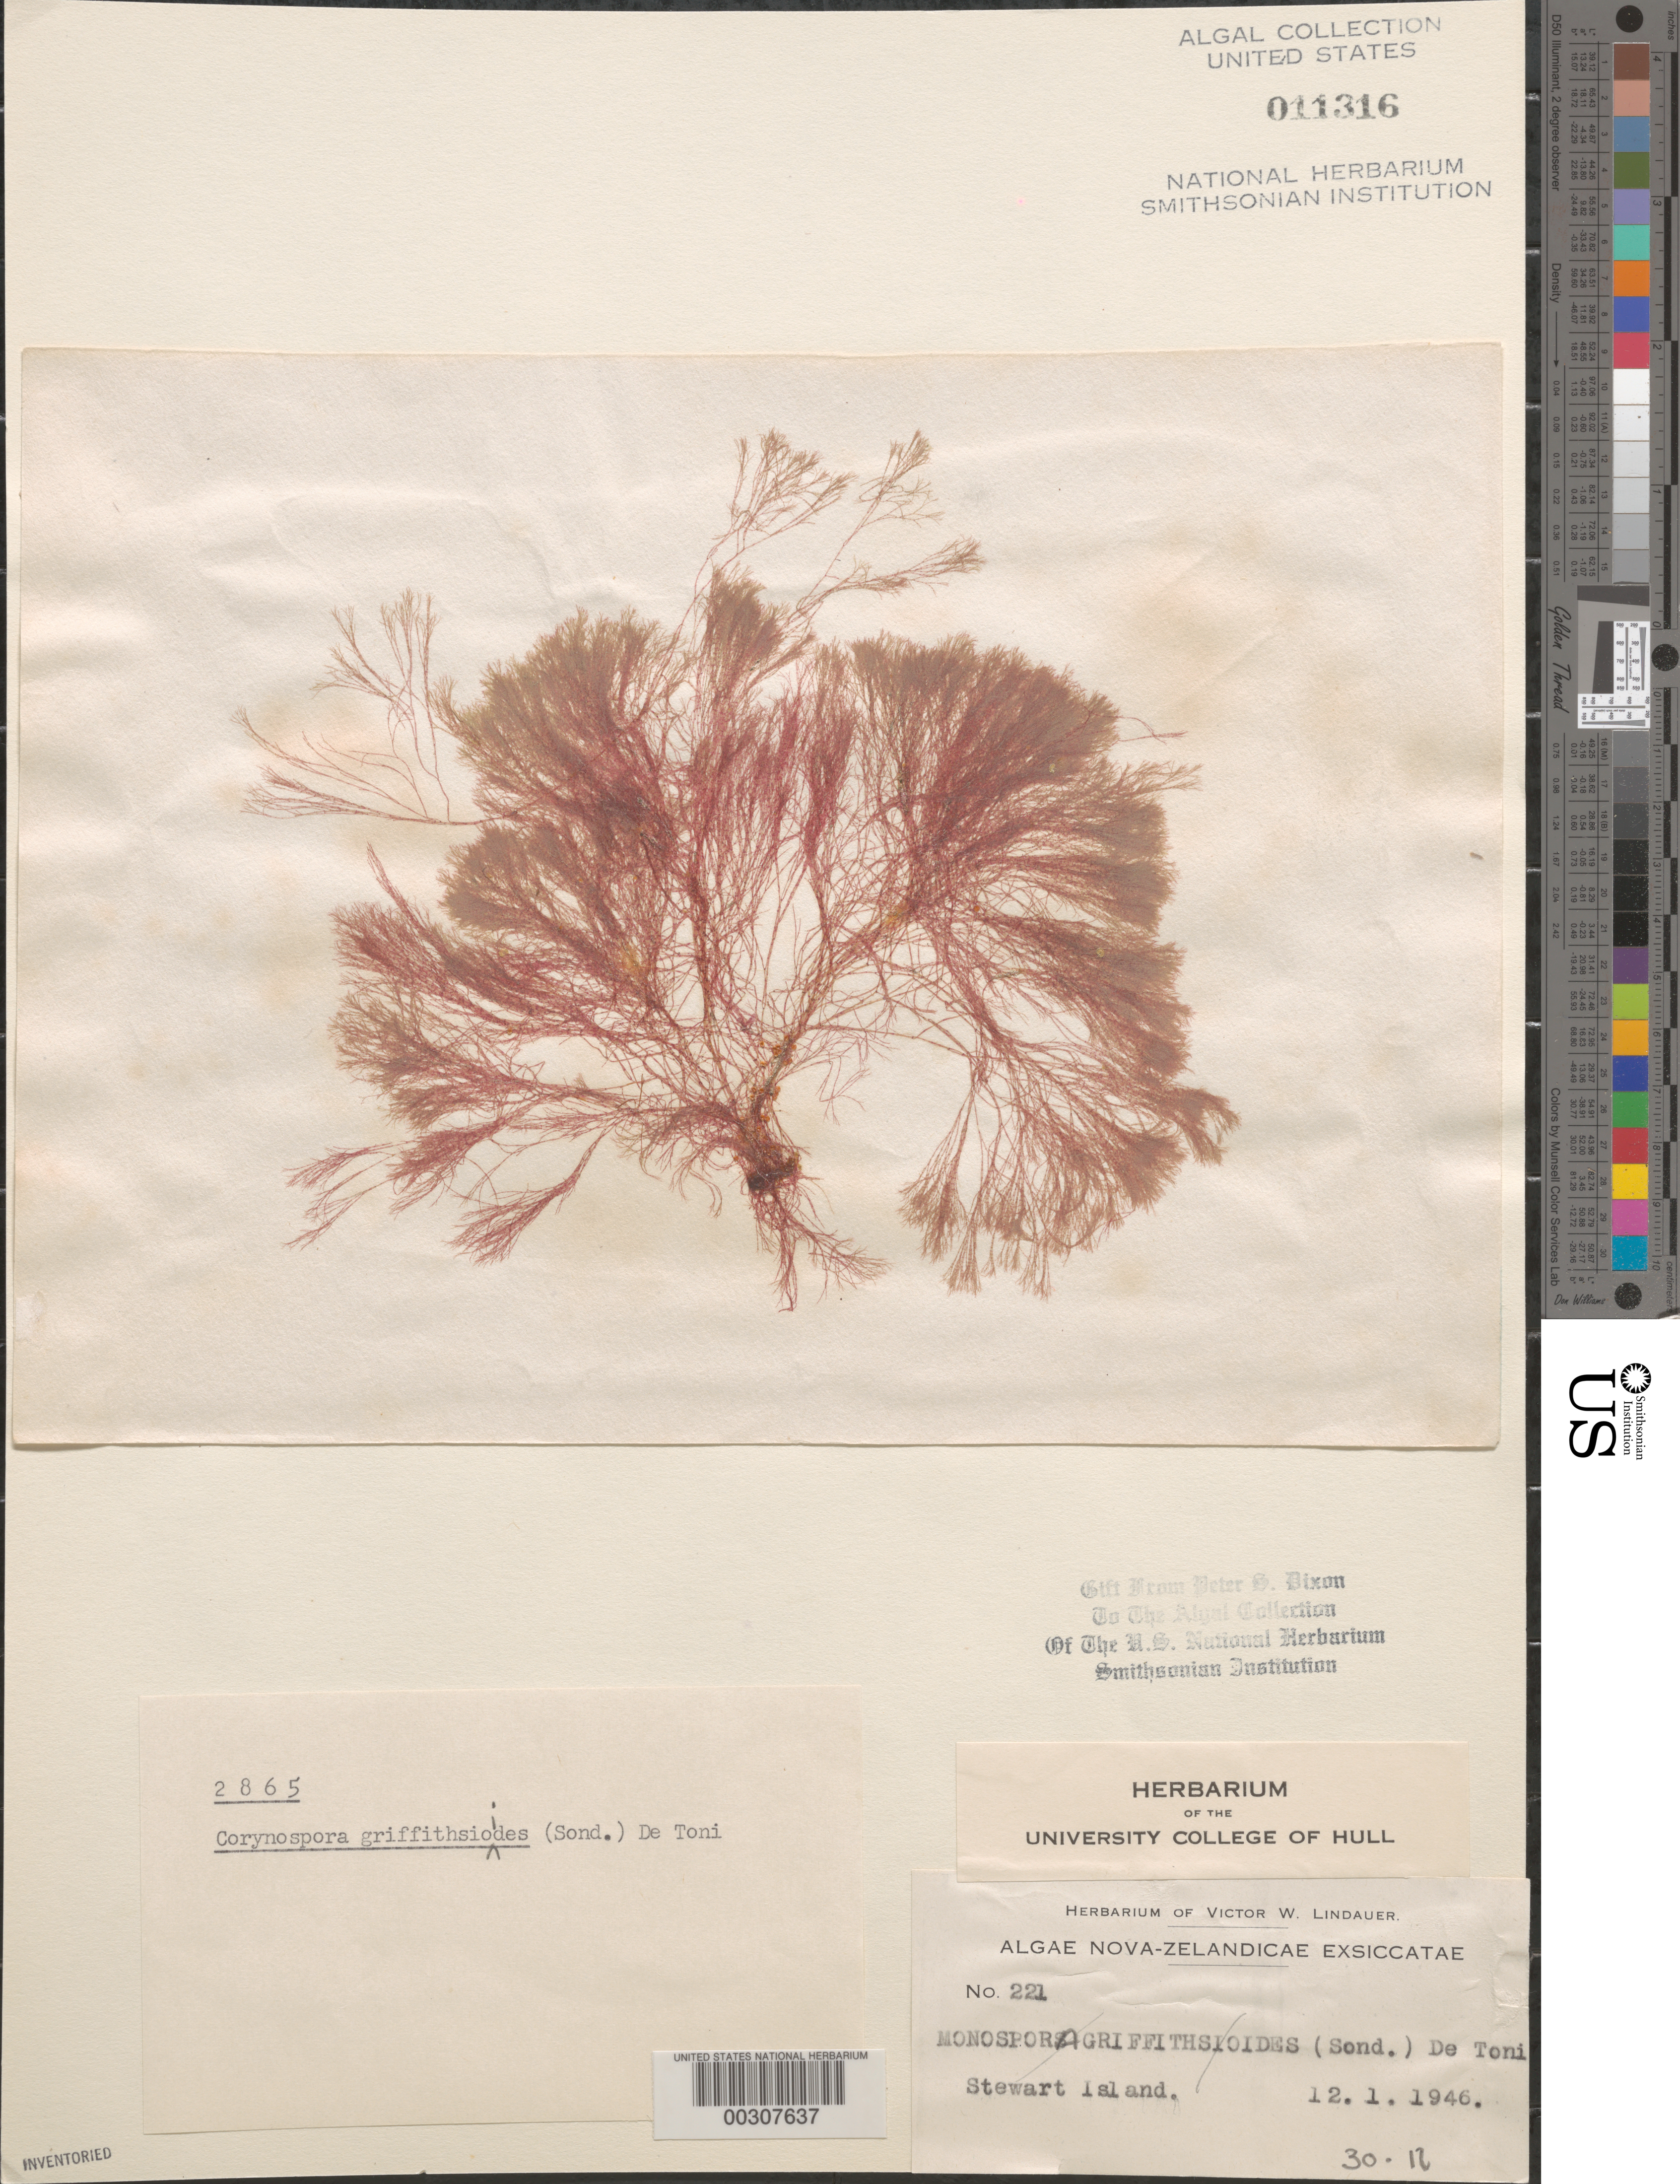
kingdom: Plantae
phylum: Rhodophyta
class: Florideophyceae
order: Ceramiales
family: Wrangeliaceae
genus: Anotrichium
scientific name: Anotrichium crinitum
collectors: V. Lindauer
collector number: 221 & PSD 2865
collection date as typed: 12 Jan 1946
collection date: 1946-01-12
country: New Zealand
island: Stewart Island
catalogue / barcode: US 11316